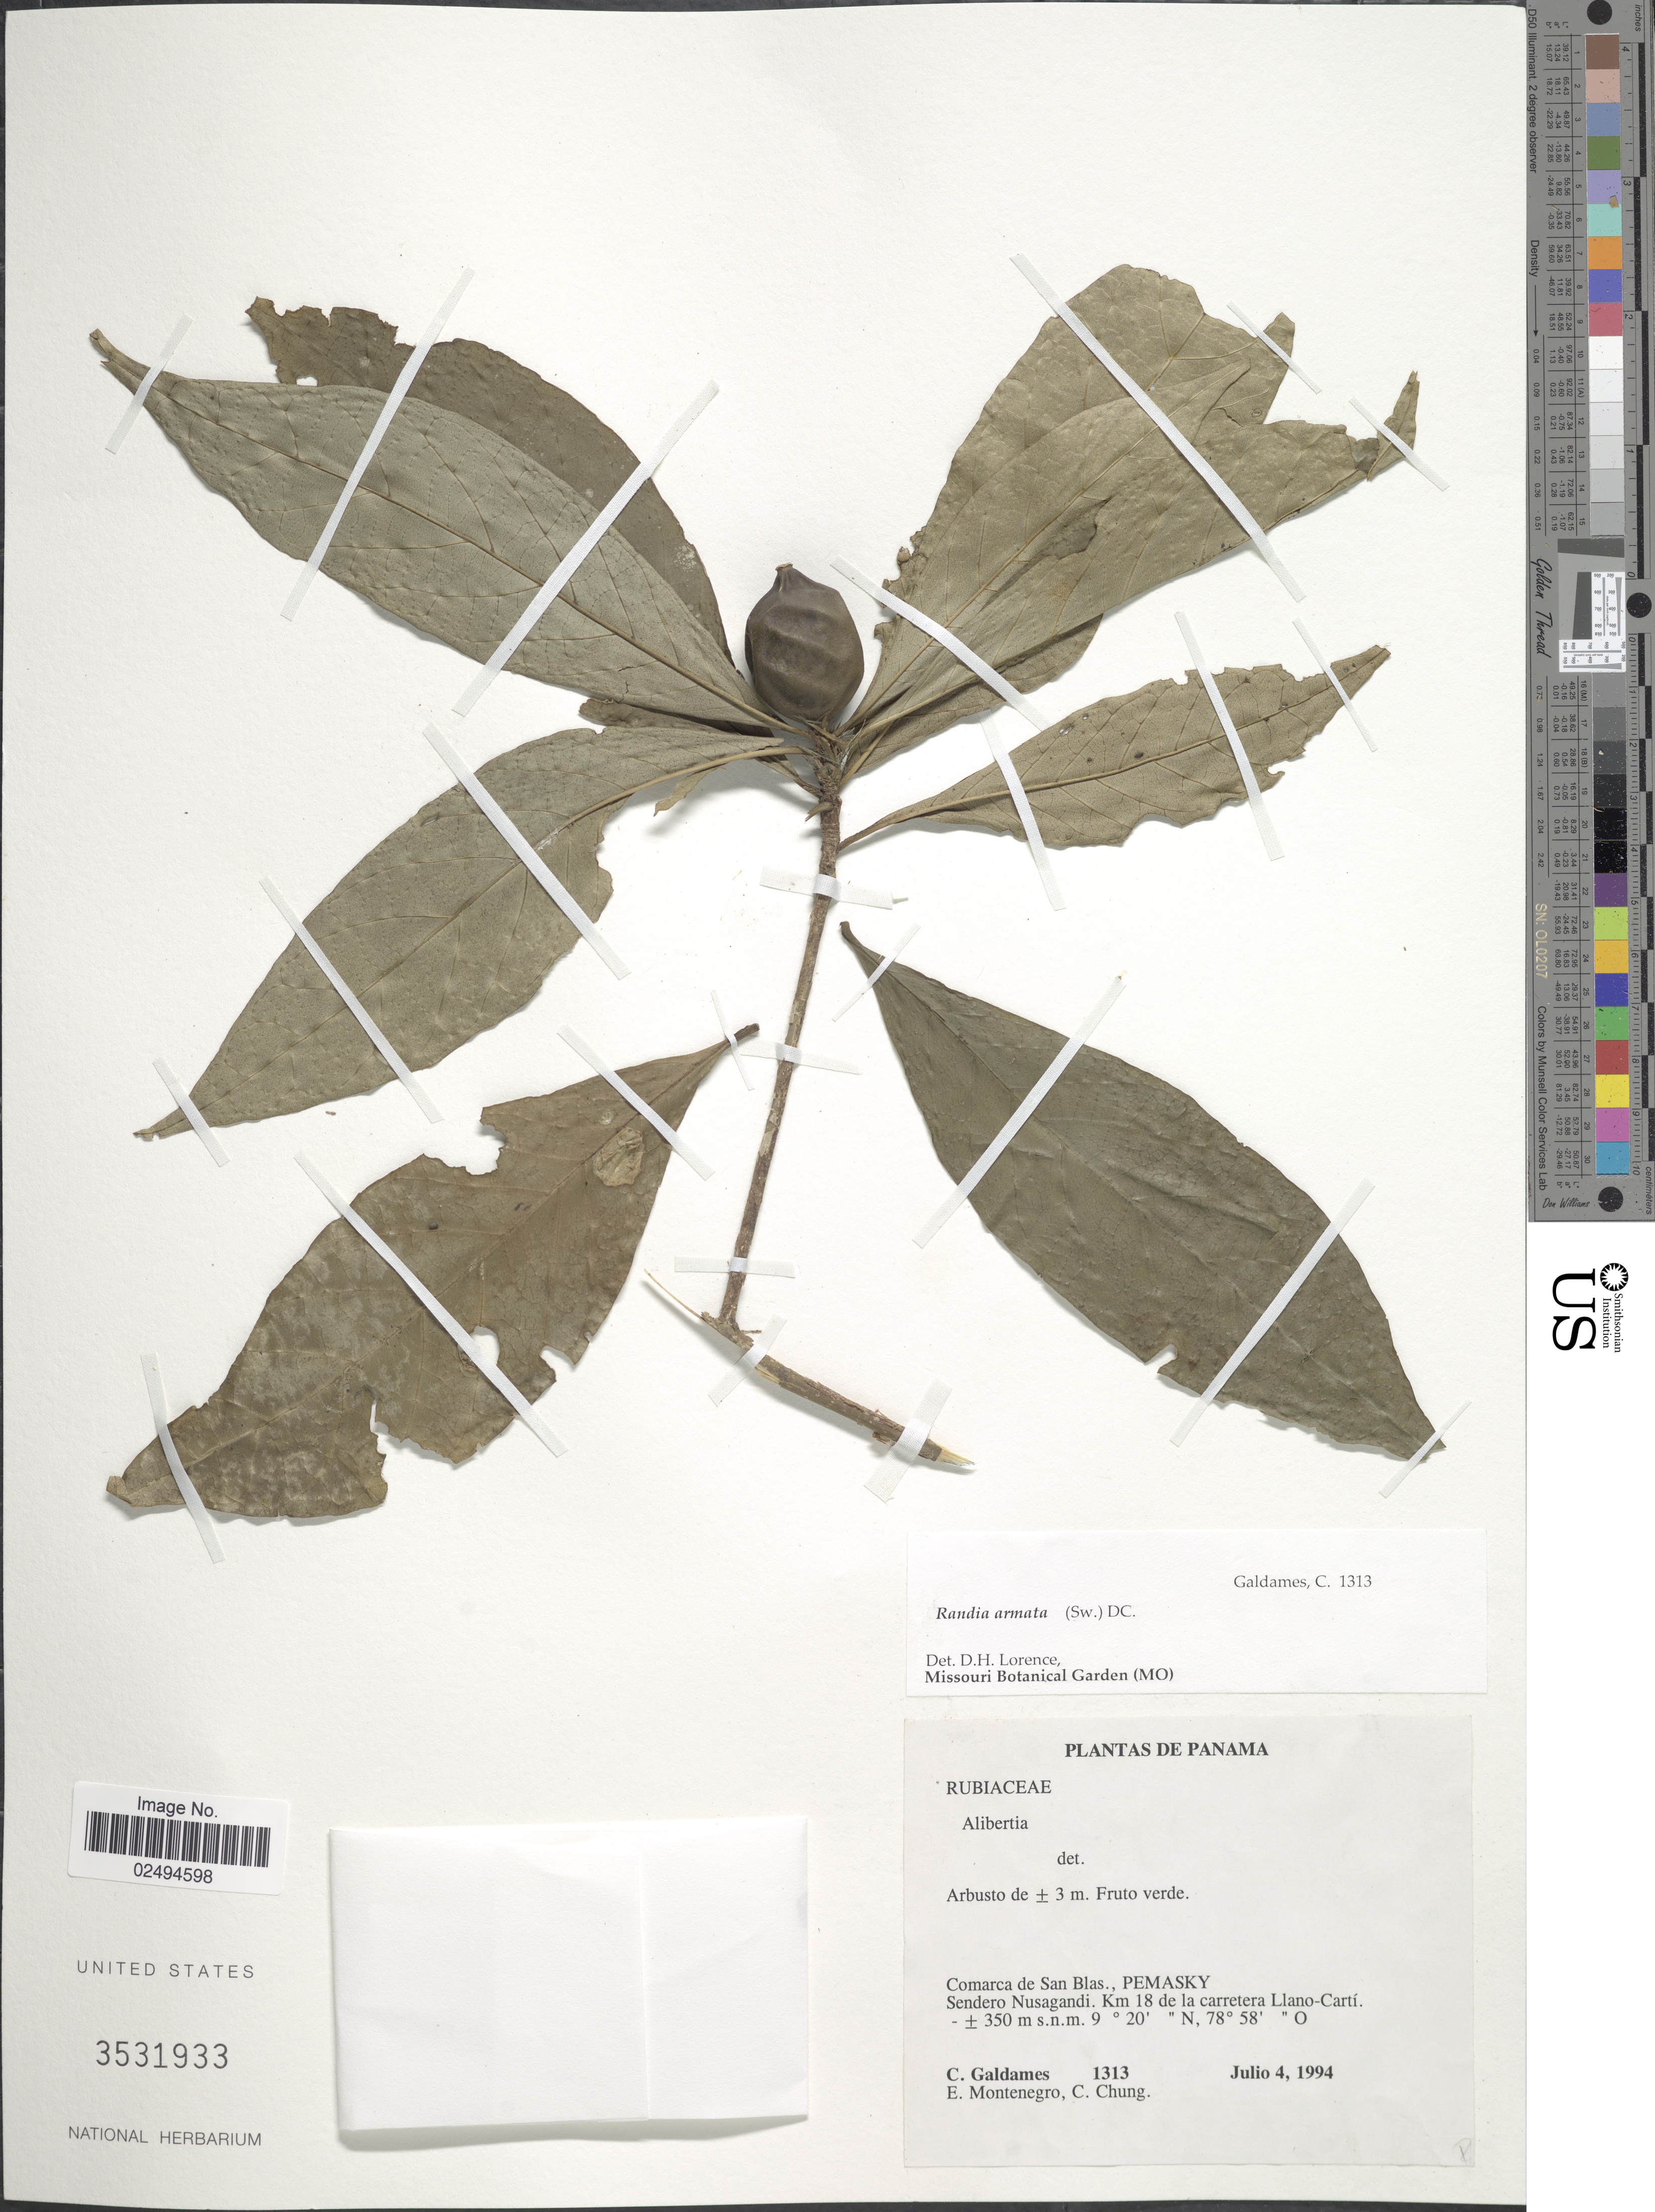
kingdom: Plantae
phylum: Tracheophyta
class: Magnoliopsida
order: Gentianales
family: Rubiaceae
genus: Randia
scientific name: Randia armata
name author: (Sw.) DC.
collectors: C. Galdames, E. Montenegro & C. Chung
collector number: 1313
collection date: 1994-07-04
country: Panama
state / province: Kuna Yala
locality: Comarca de San Blas., PEMASKY. Sendero Nusagandi. Km 18 de la carretera Llano-Carti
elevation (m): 350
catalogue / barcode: US 3531933